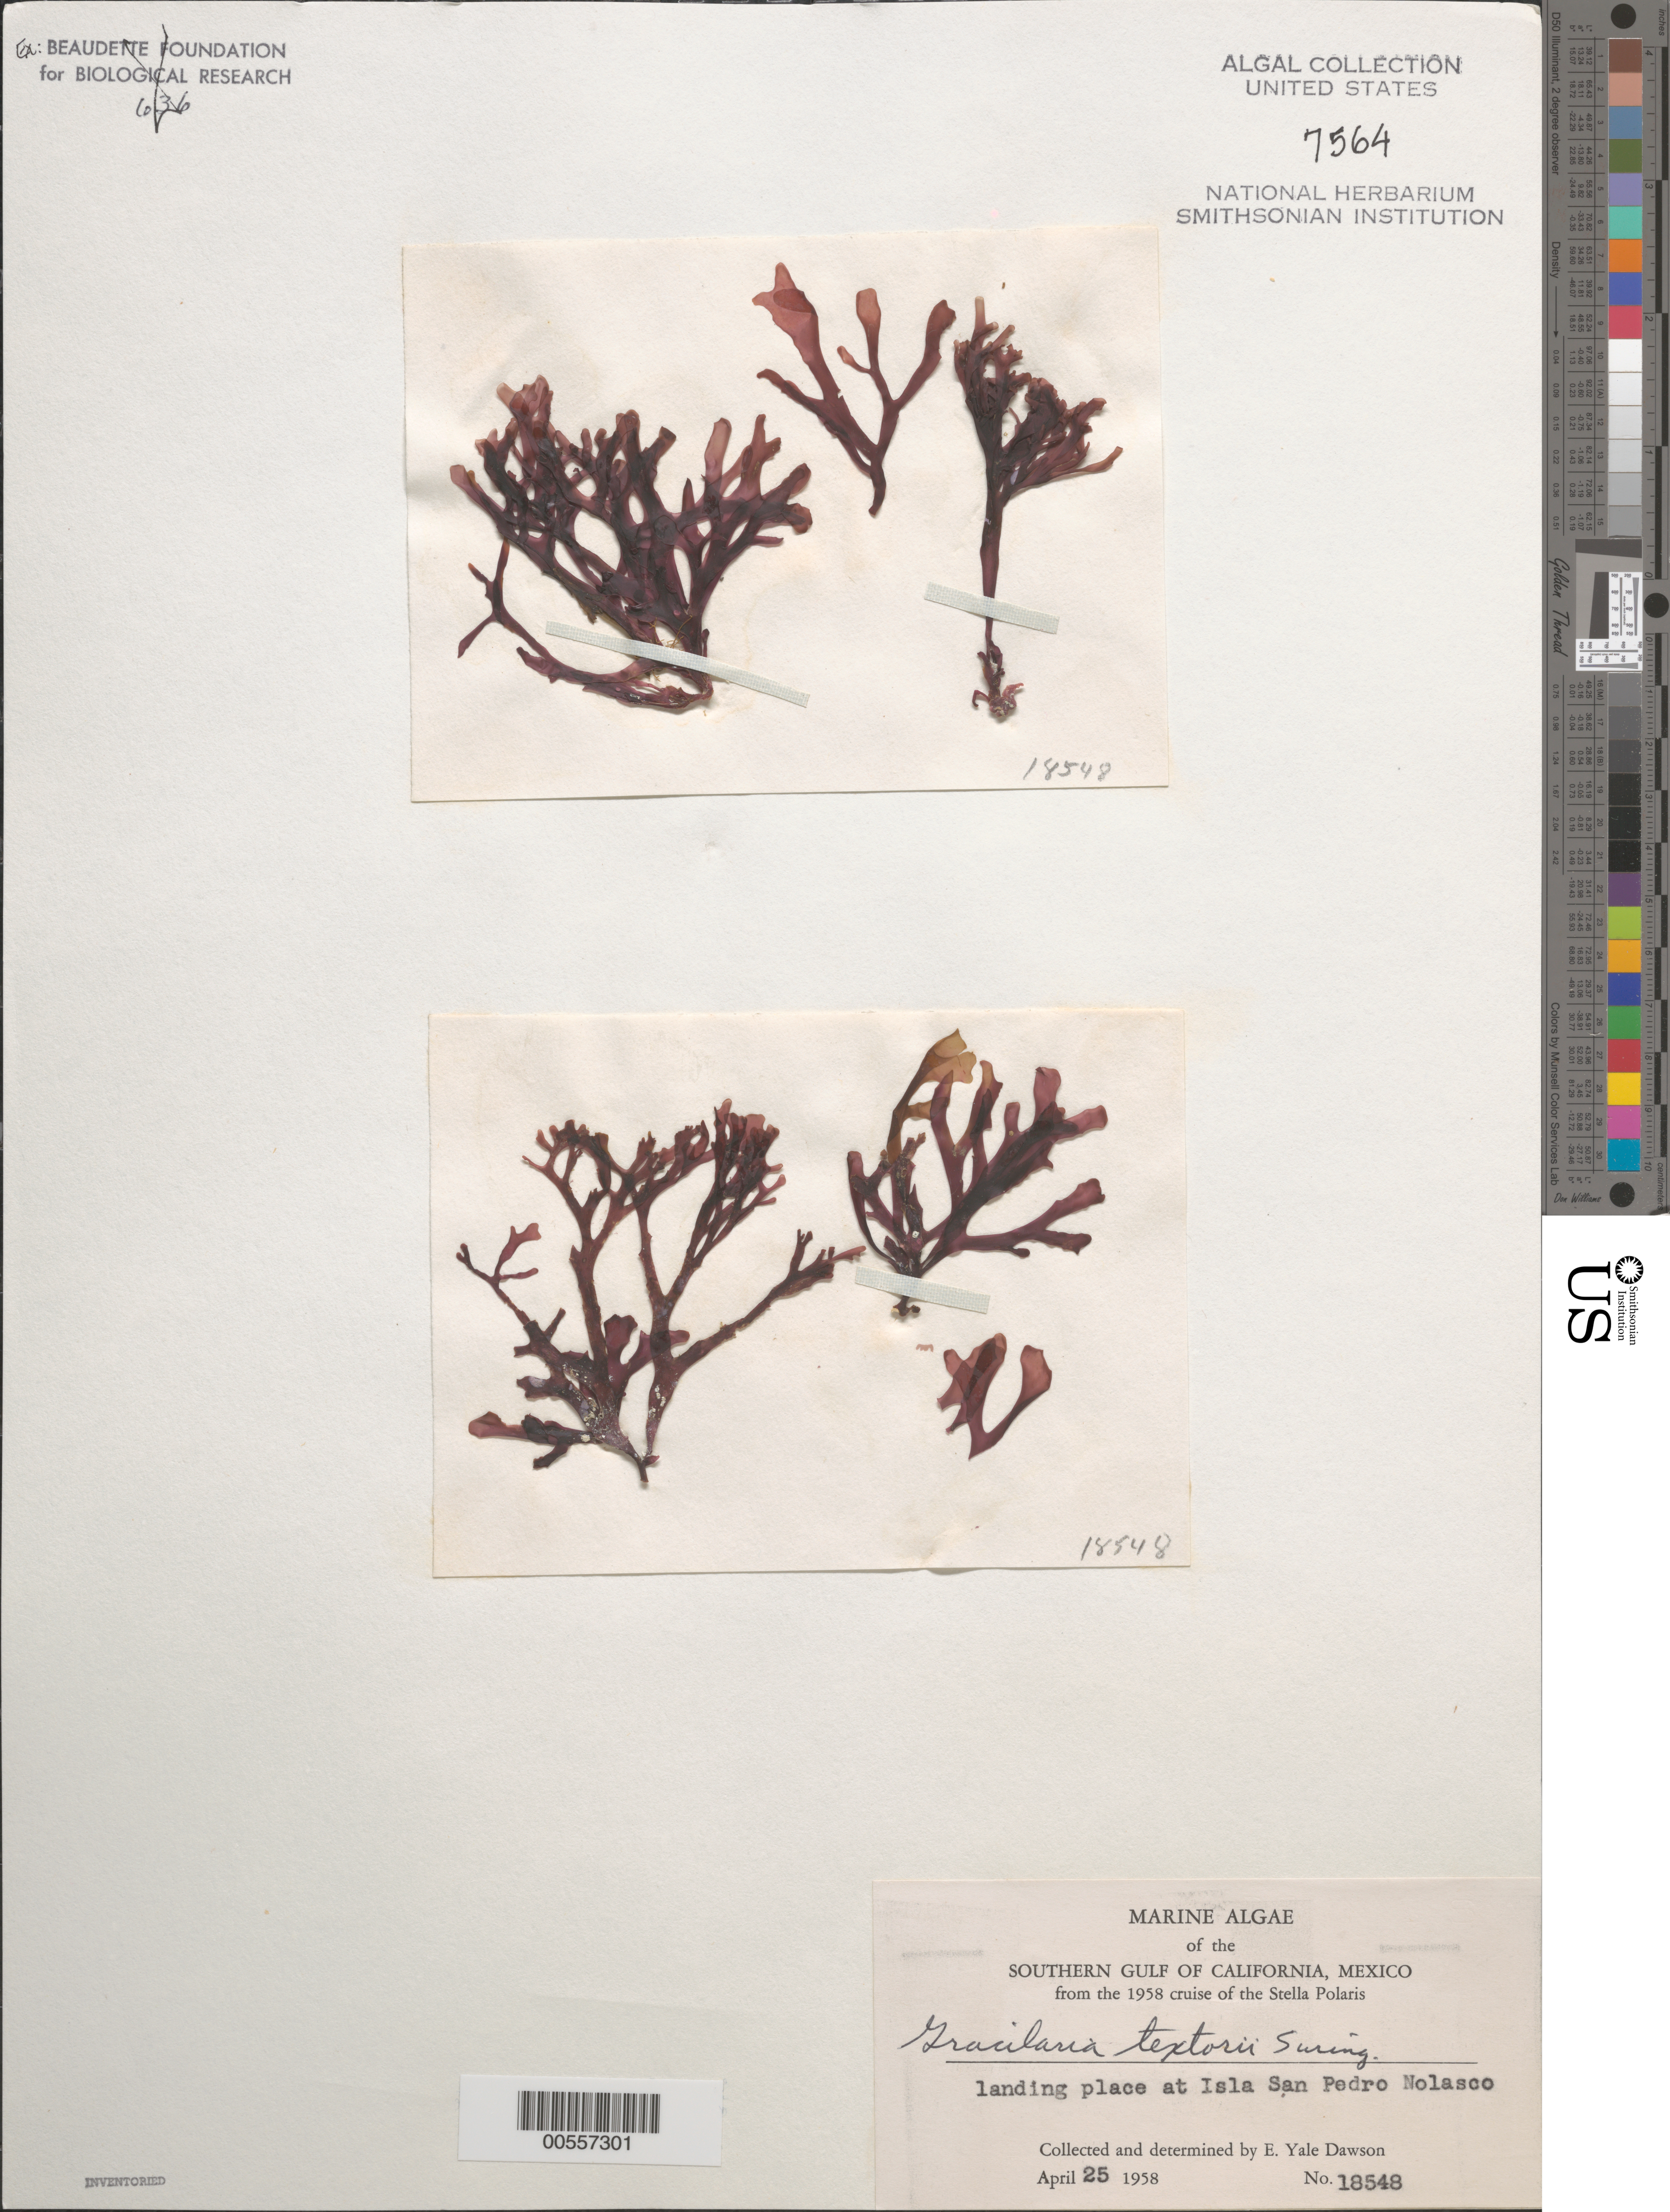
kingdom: Plantae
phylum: Rhodophyta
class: Florideophyceae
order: Gracilariales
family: Gracilariaceae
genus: Gracilaria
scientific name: Gracilaria textorii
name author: (Suringar) De Toni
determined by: Dawson, E. Y.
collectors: E. Y. Dawson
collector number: EYD 18548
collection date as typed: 25 Apr 1958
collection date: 1958-04-25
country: Mexico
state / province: Sonora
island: Isla San Pedro Nolasco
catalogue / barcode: US 7564